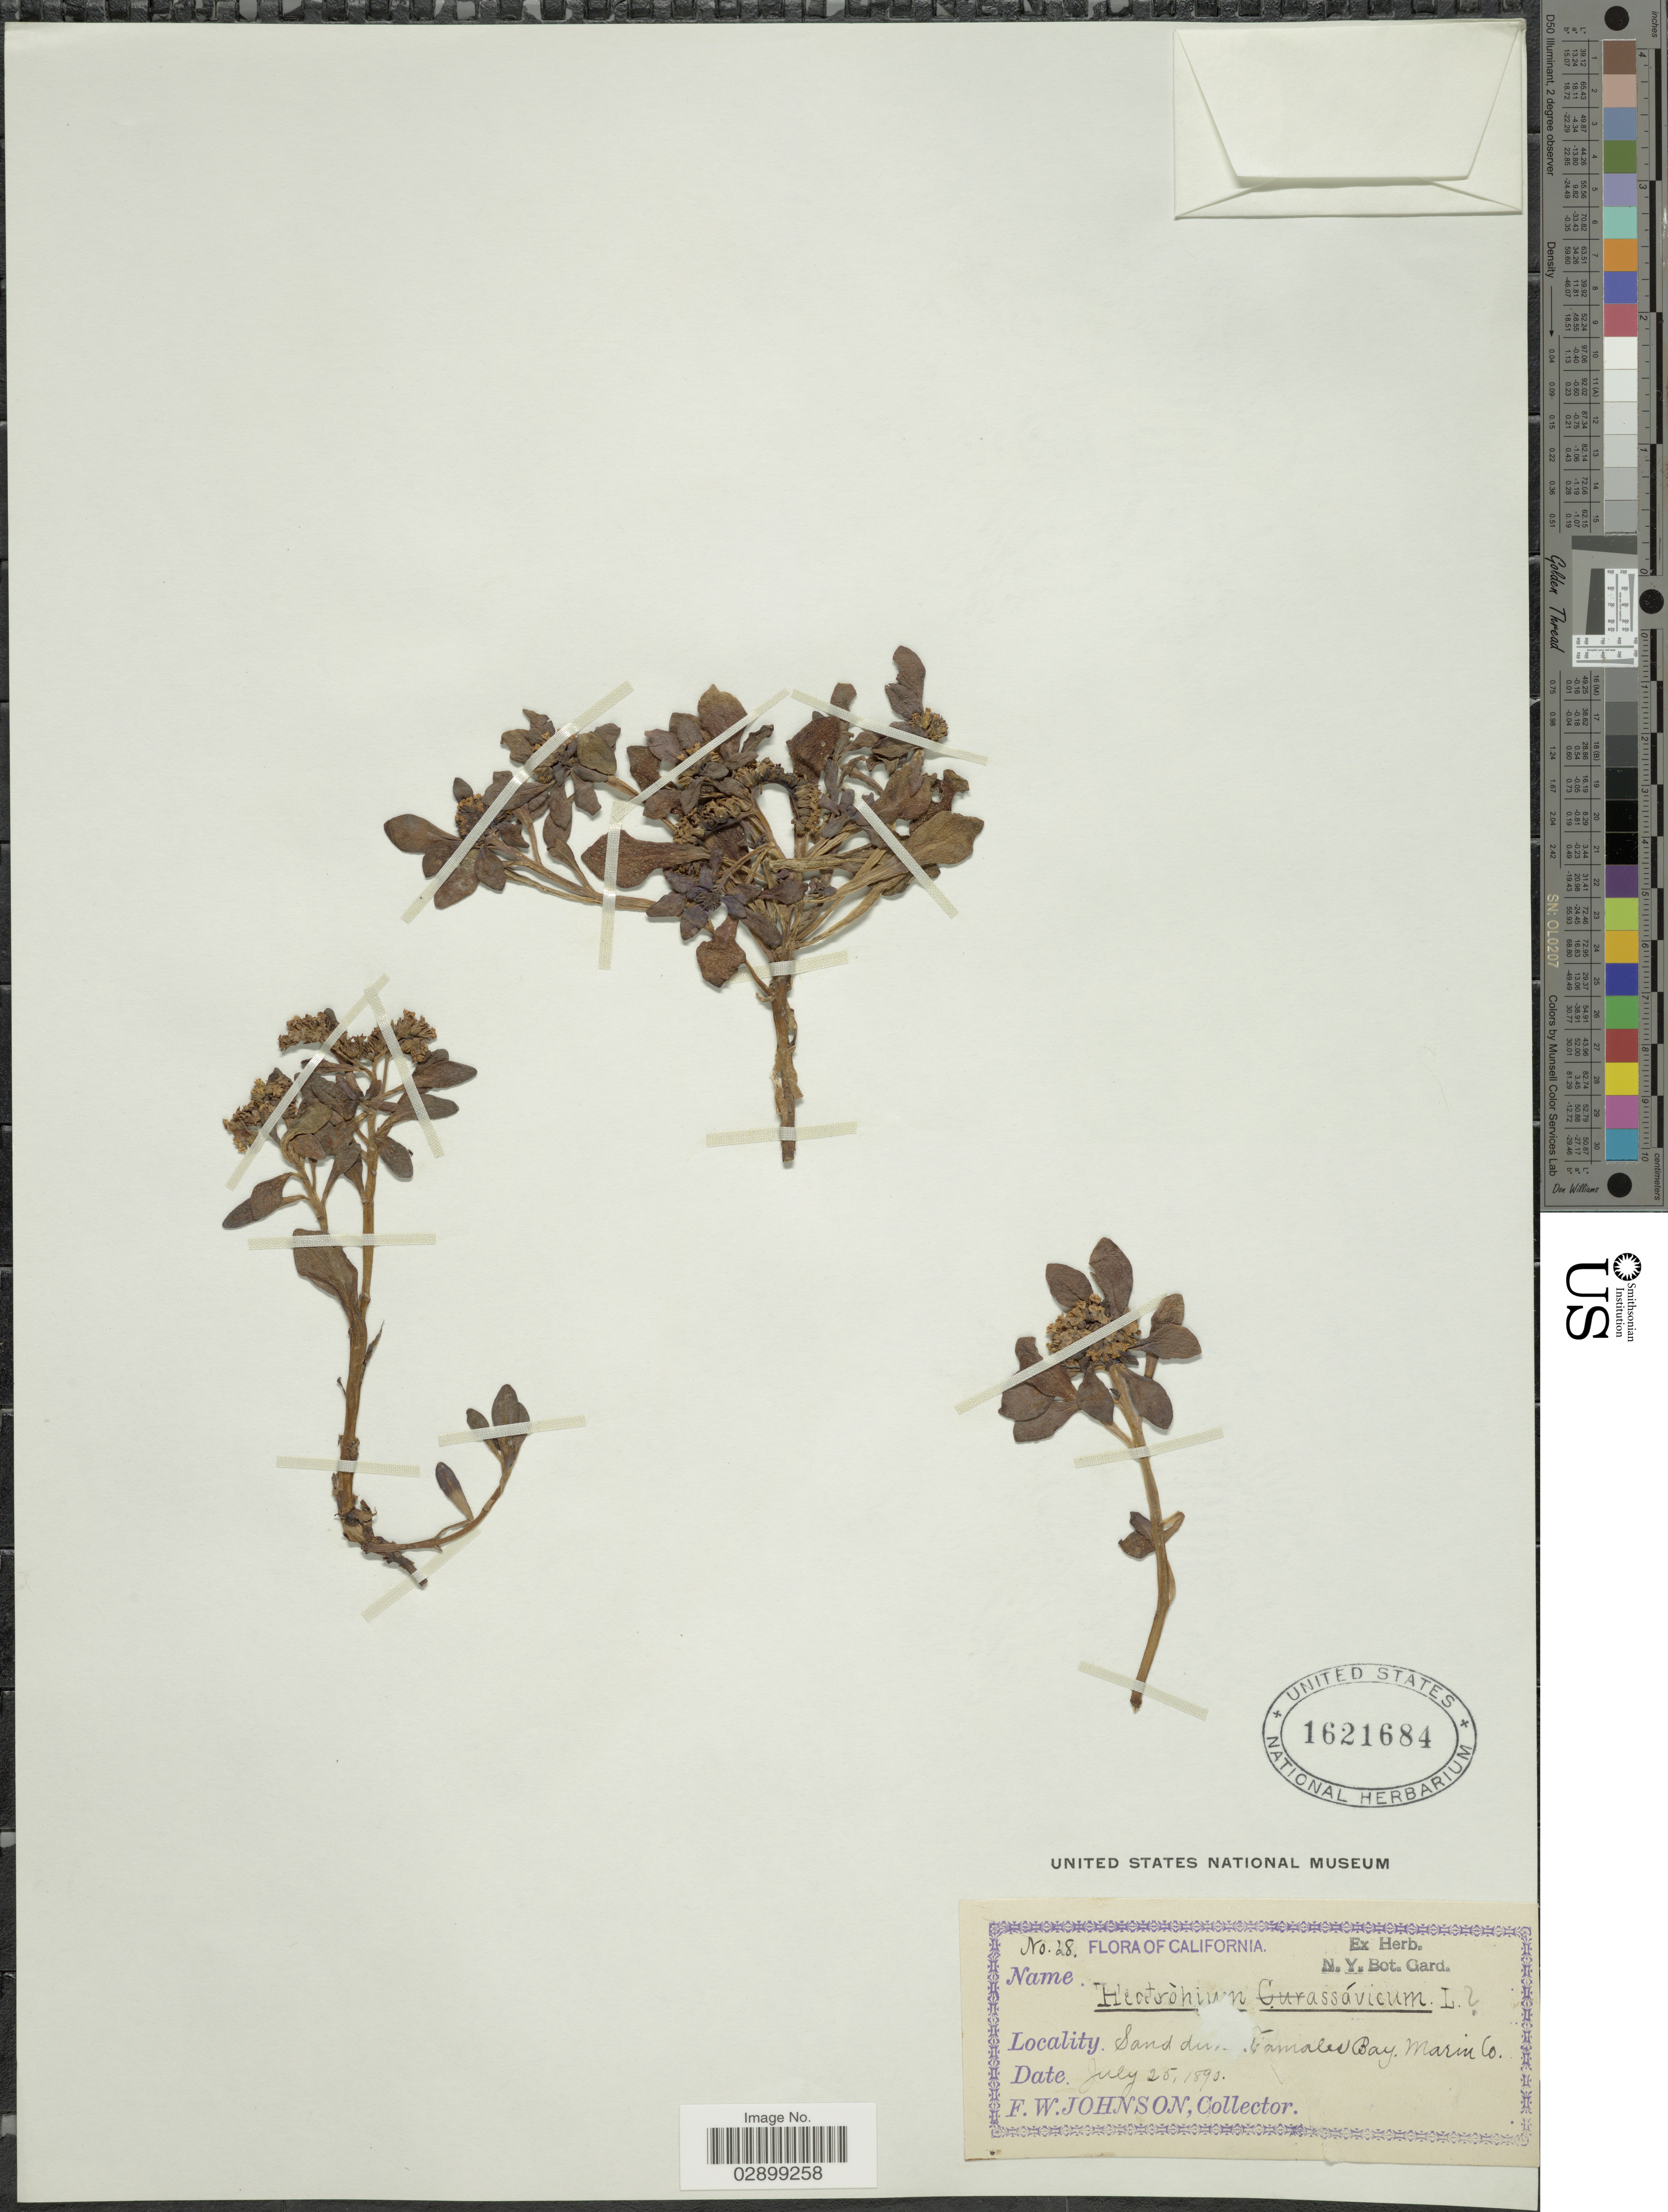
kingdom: Plantae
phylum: Tracheophyta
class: Magnoliopsida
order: Boraginales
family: Heliotropiaceae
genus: Heliotropium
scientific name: Heliotropium curassavicum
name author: L.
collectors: F. W. Johnson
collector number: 28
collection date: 1890-07-25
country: United States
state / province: California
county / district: Marin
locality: Sand dunes Tomales Bay. Marin Co.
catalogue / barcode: US 1621684